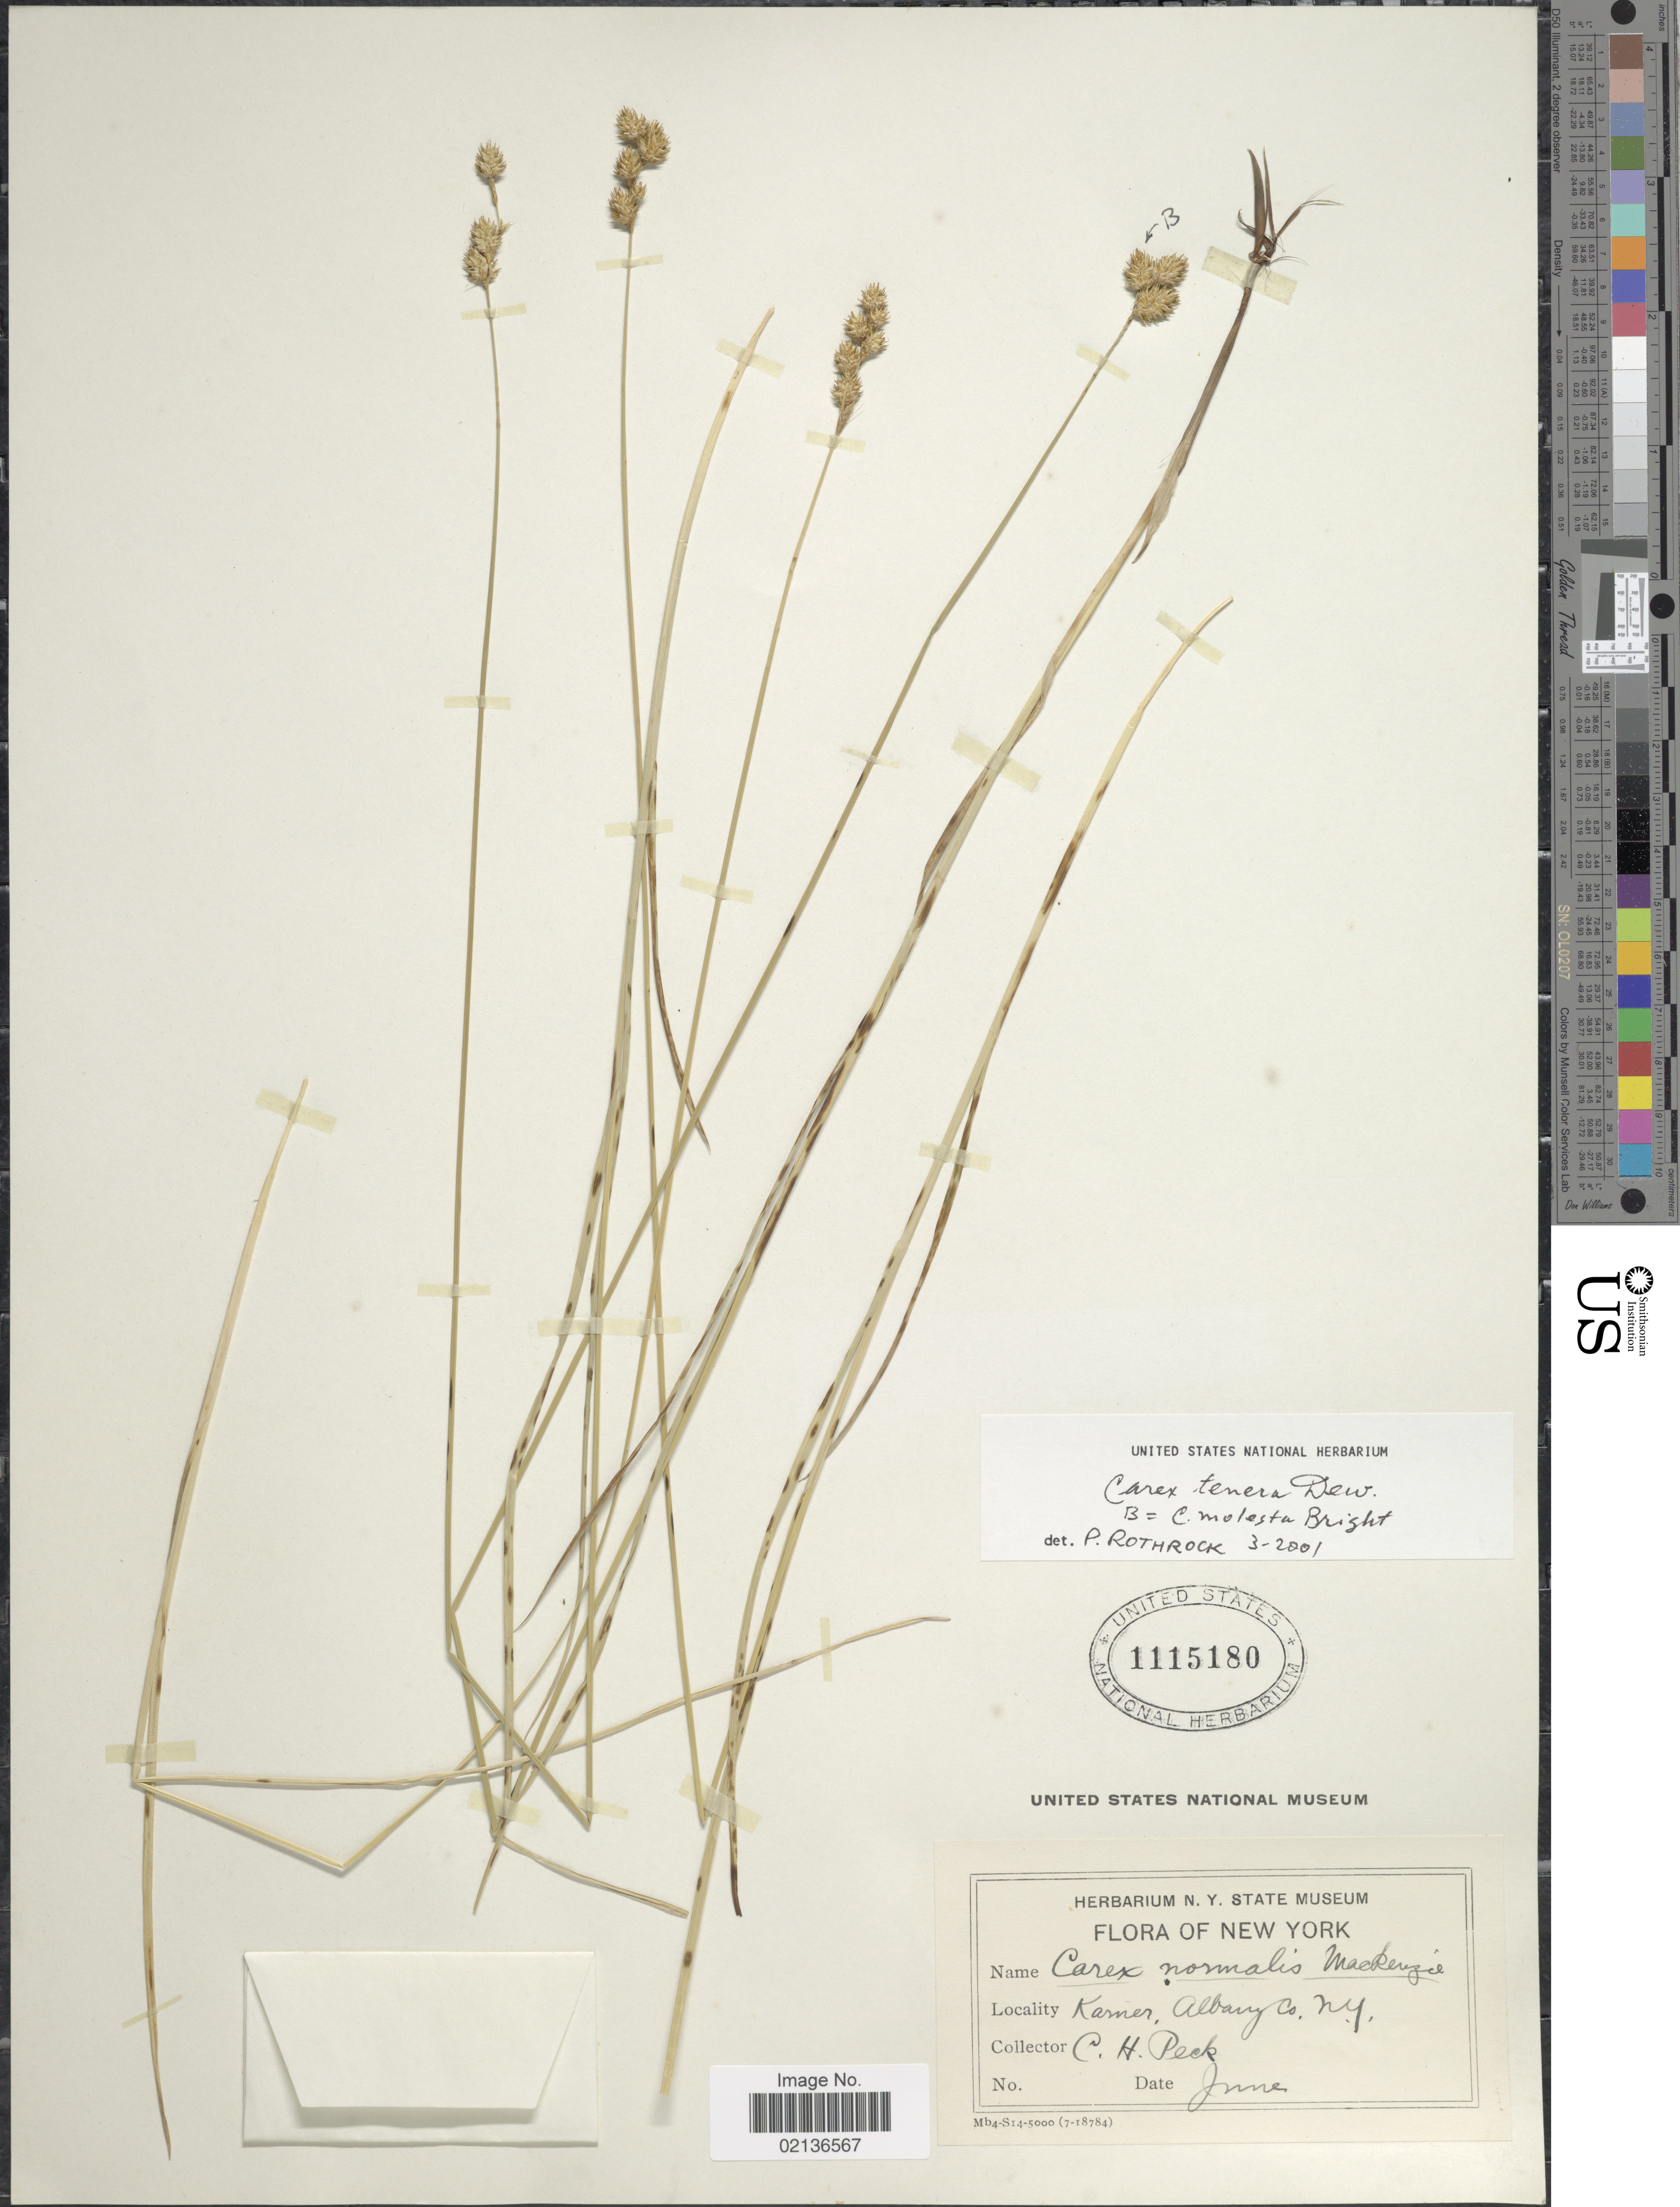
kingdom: Plantae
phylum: Tracheophyta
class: Liliopsida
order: Poales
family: Cyperaceae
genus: Carex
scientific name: Carex tenera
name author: Dewey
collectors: C. H. Peck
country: United States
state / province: New York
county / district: Albany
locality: Karner, Albany Co., N.Y.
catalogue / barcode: US 1115180